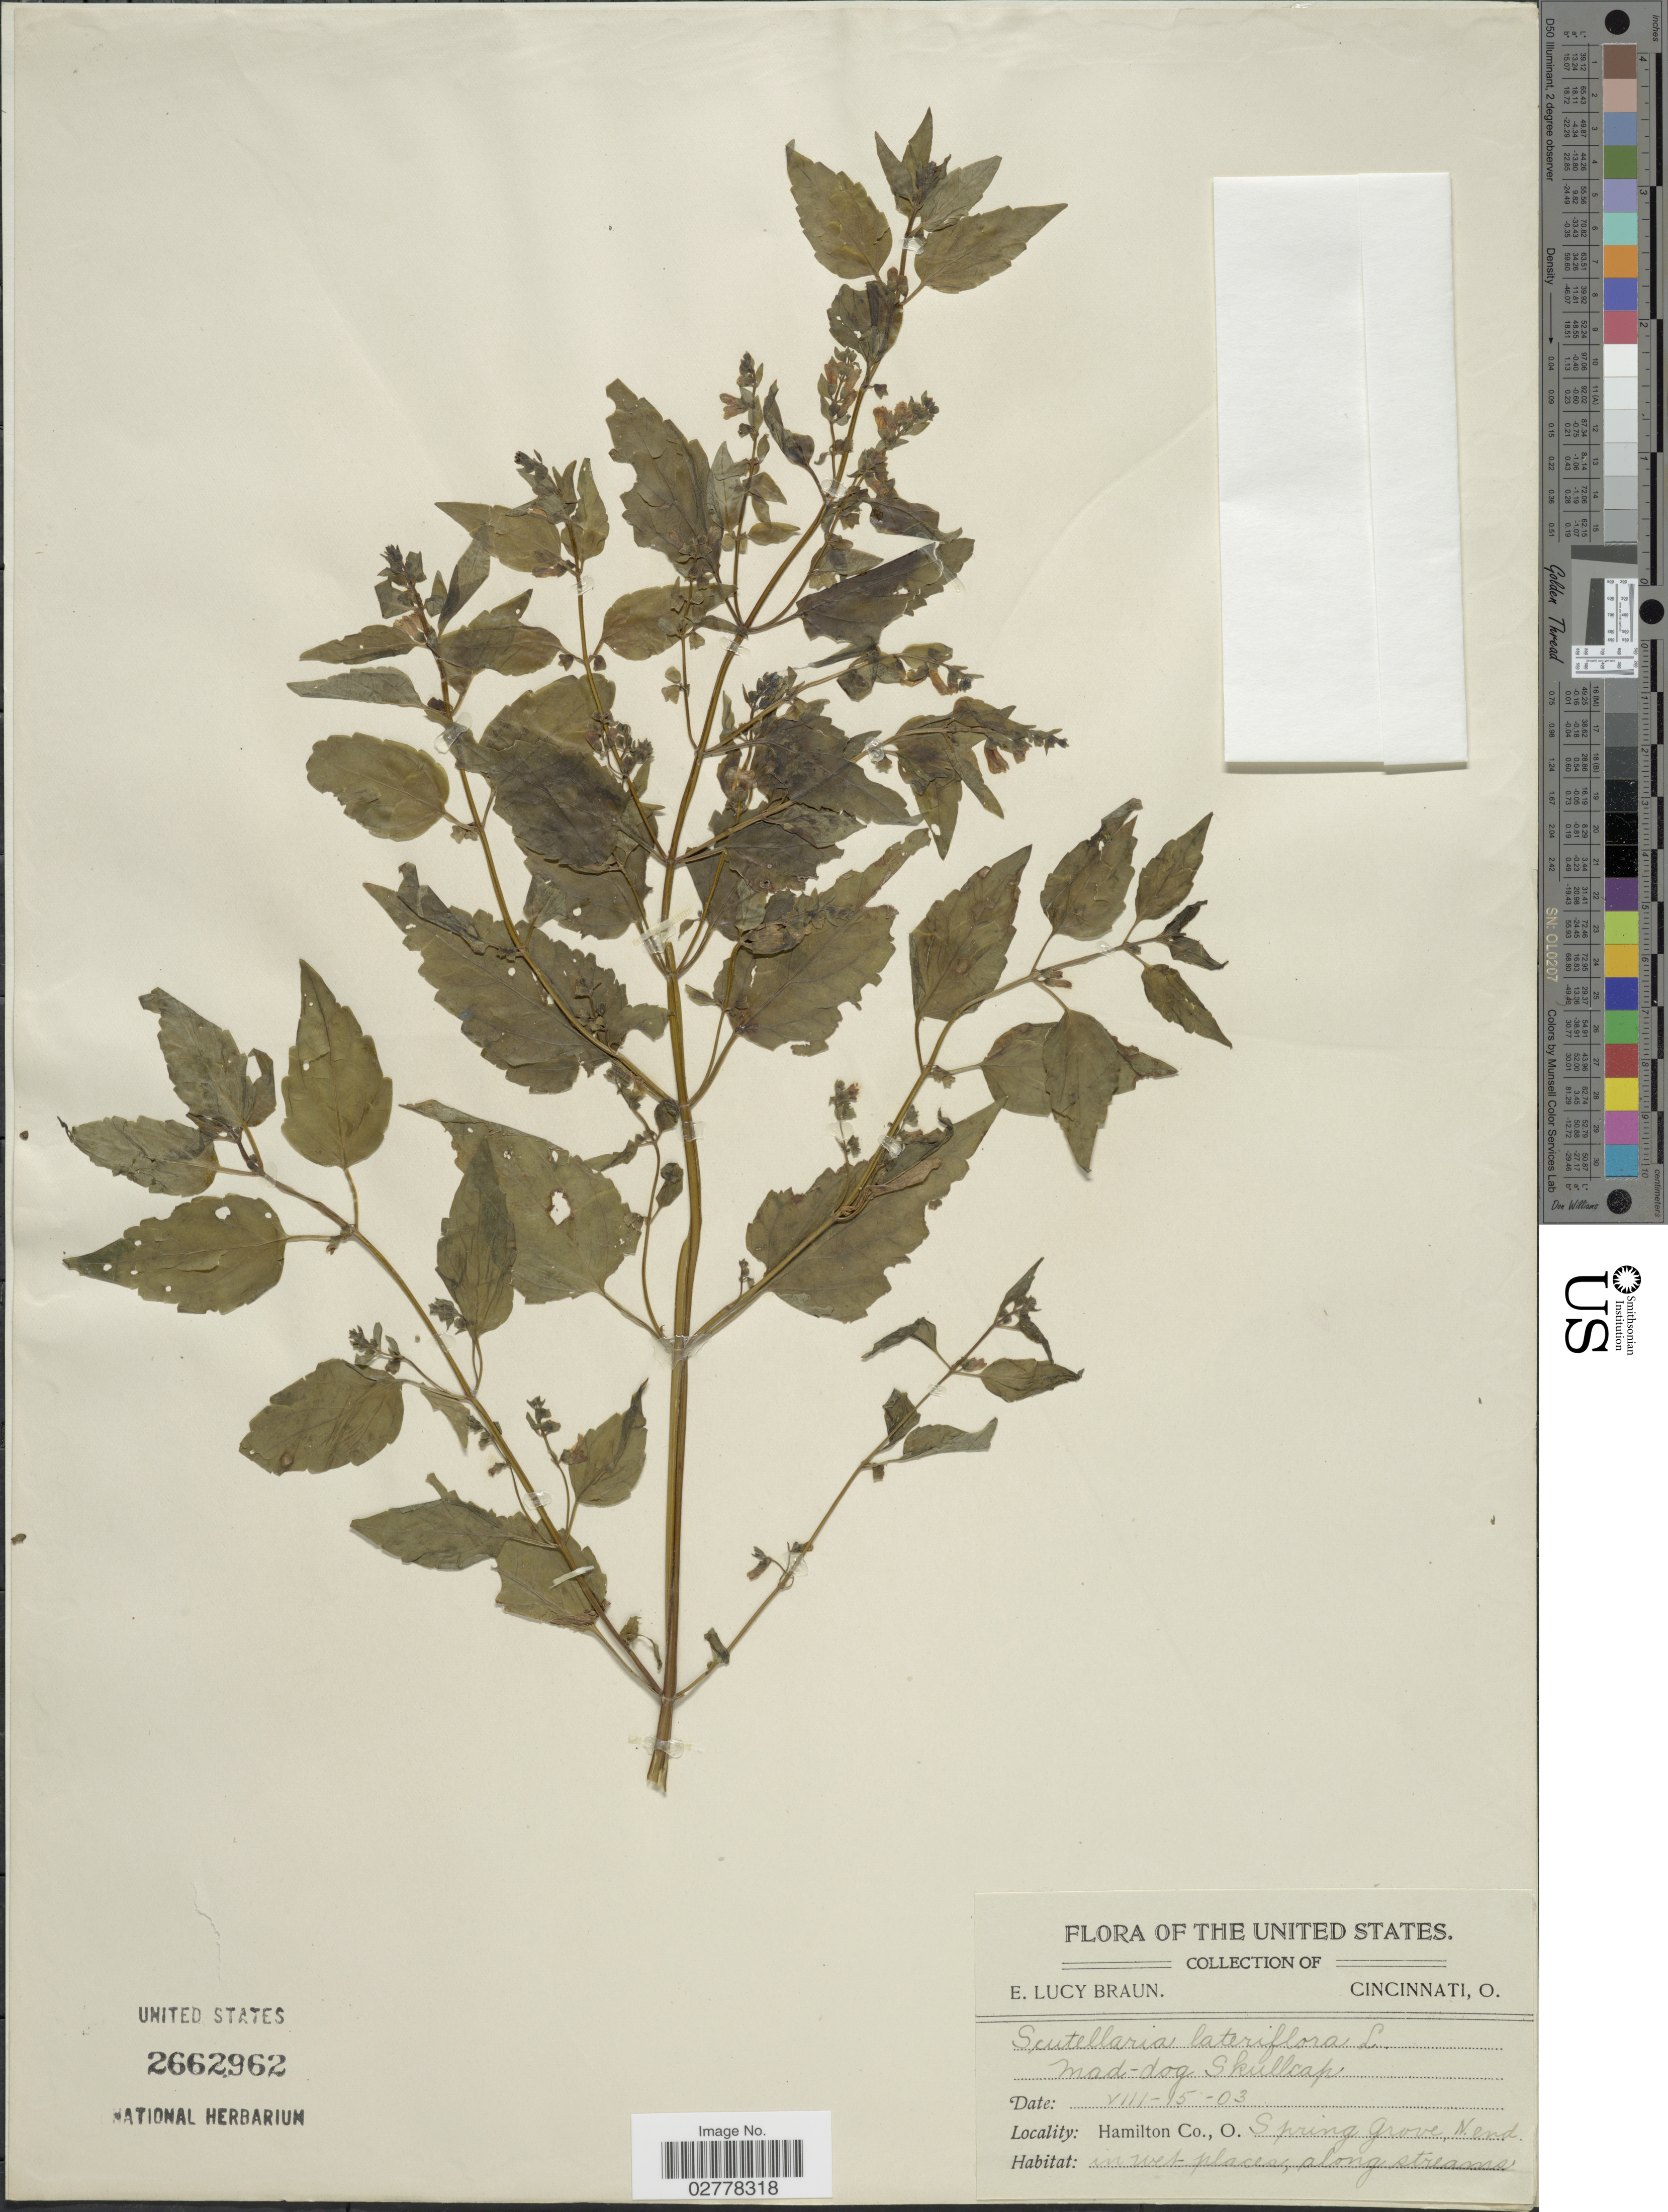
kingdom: Plantae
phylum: Tracheophyta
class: Magnoliopsida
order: Lamiales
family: Lamiaceae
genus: Scutellaria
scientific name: Scutellaria lateriflora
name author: L.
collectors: E. L. Braun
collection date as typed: Transcribed d/m/y: 15/8/3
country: United States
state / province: Ohio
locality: Hamilton Co., Spring Grove, N. end.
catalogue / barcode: US 2662962